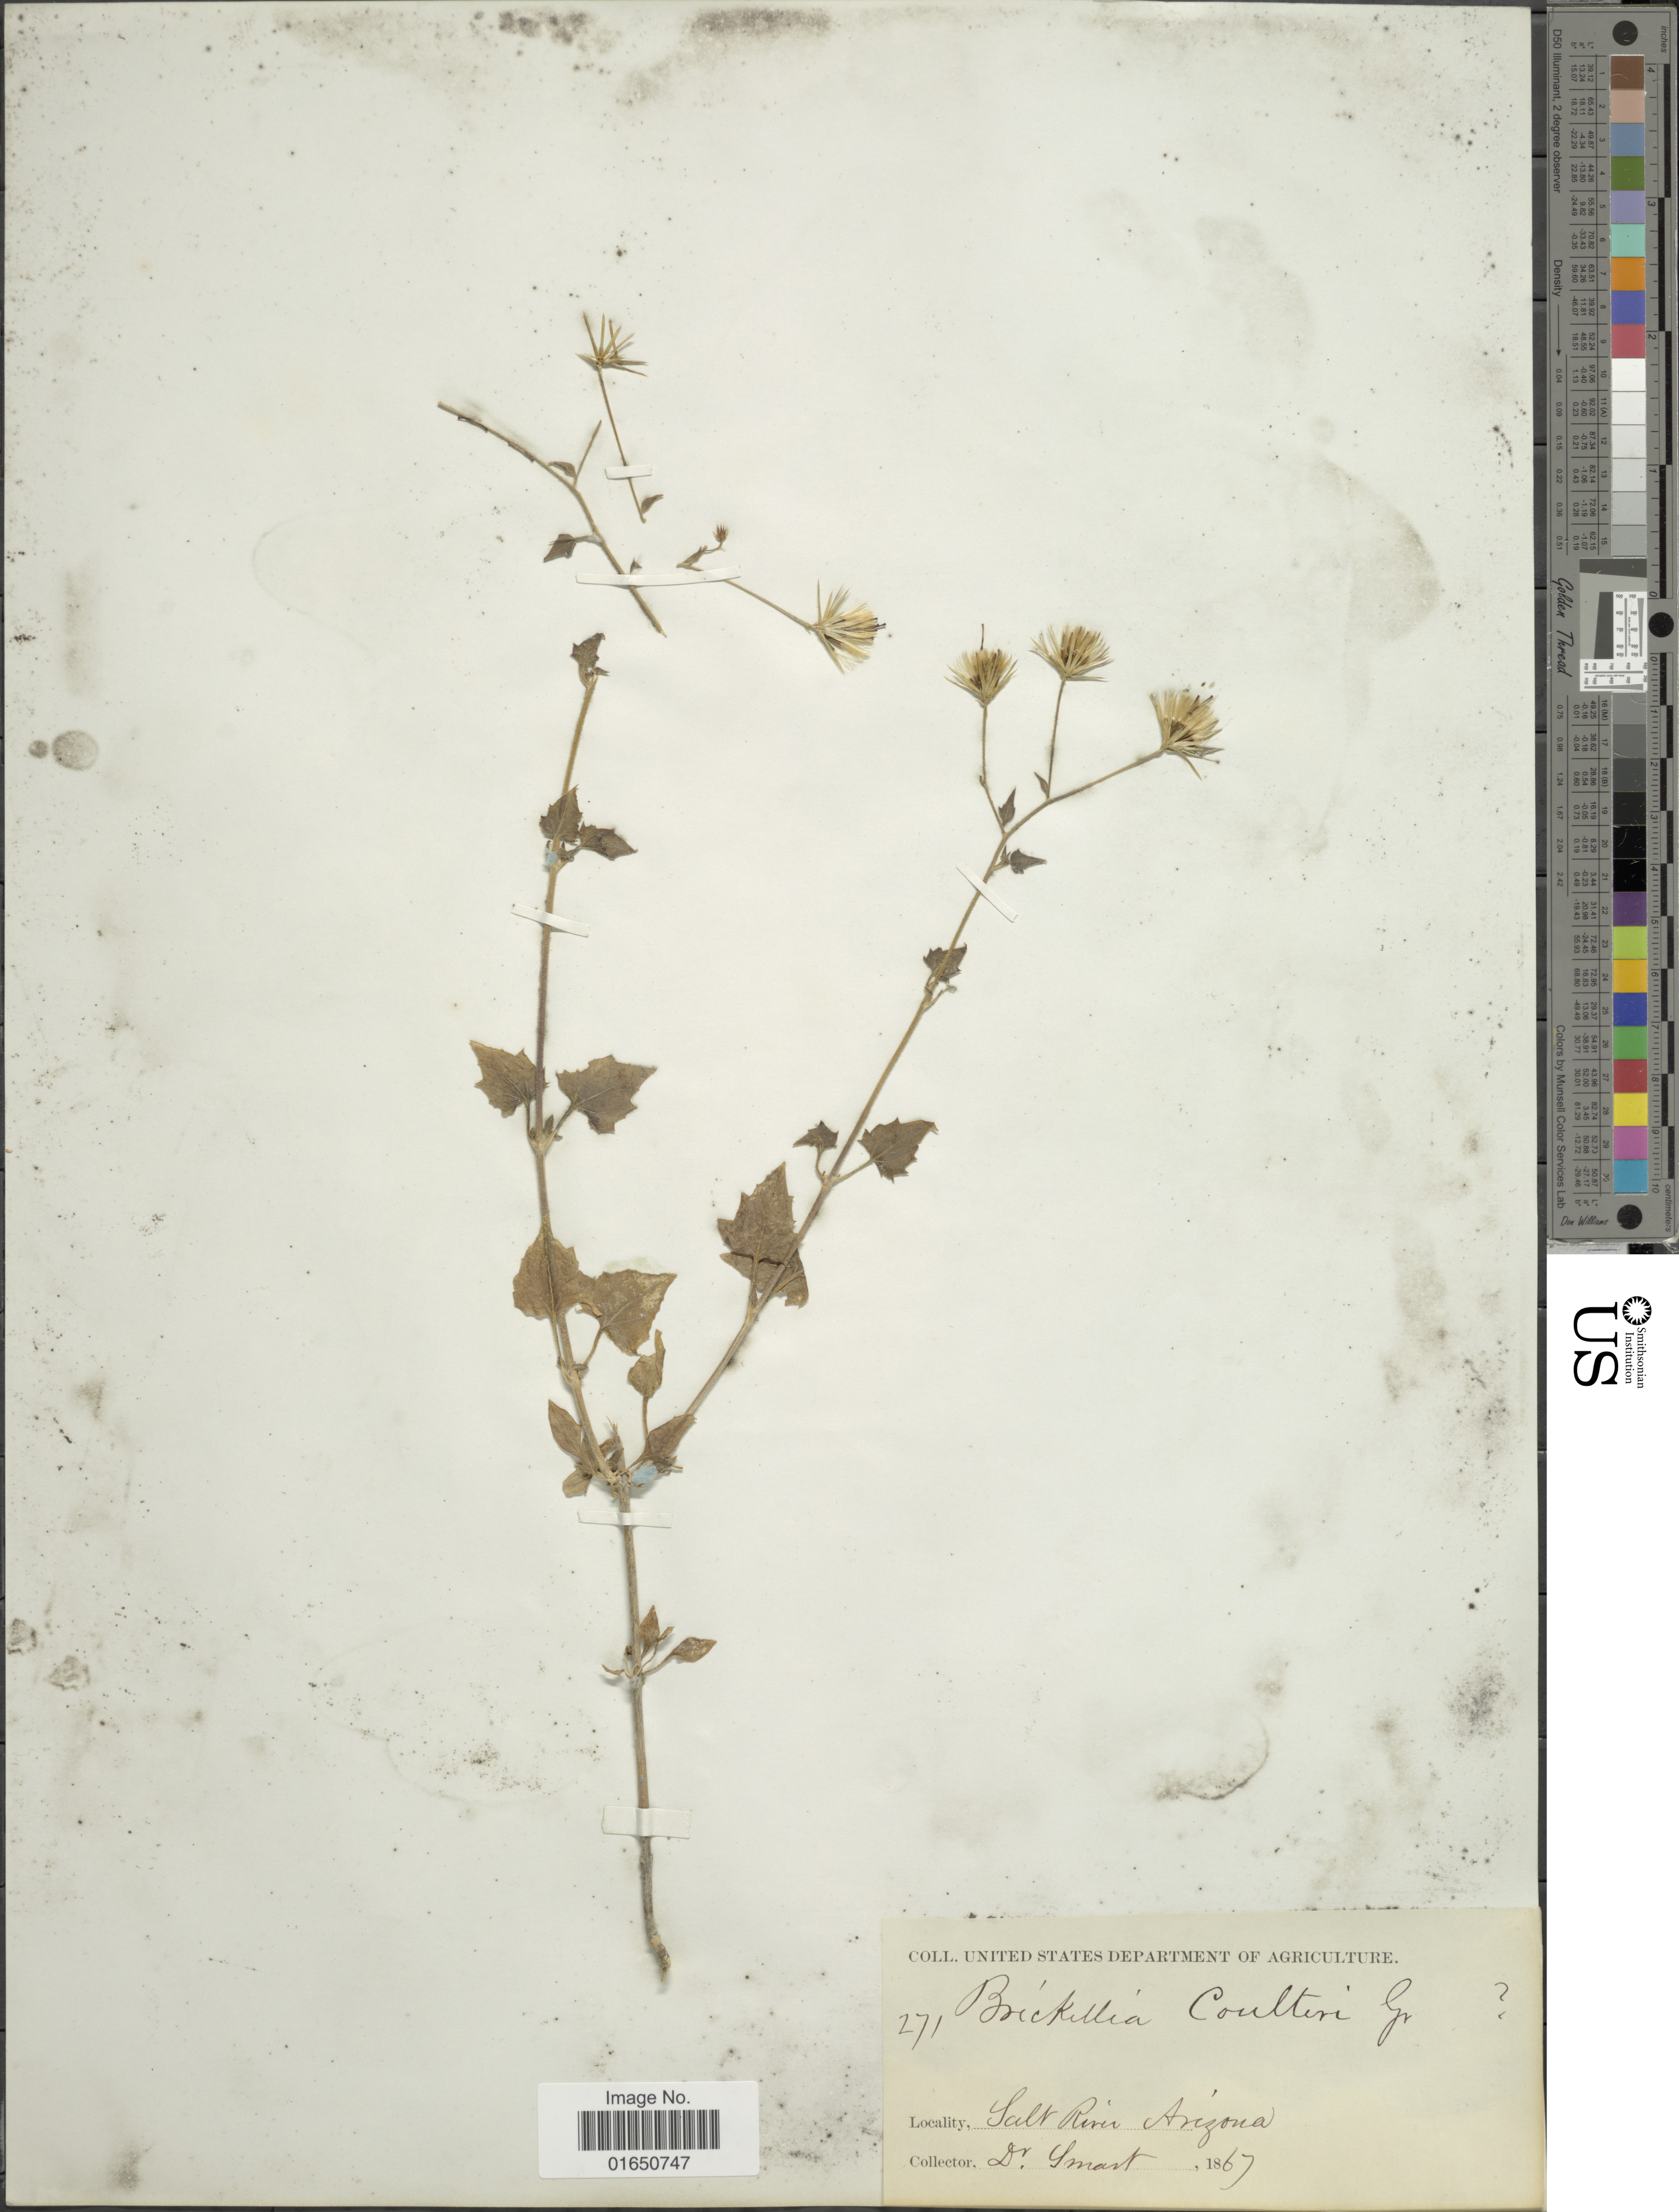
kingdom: Plantae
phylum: Tracheophyta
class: Magnoliopsida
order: Asterales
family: Asteraceae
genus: Brickellia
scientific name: Brickellia coulteri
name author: A. Gray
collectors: D. R. Smart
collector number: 271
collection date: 1867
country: United States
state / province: Arizona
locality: Salt River